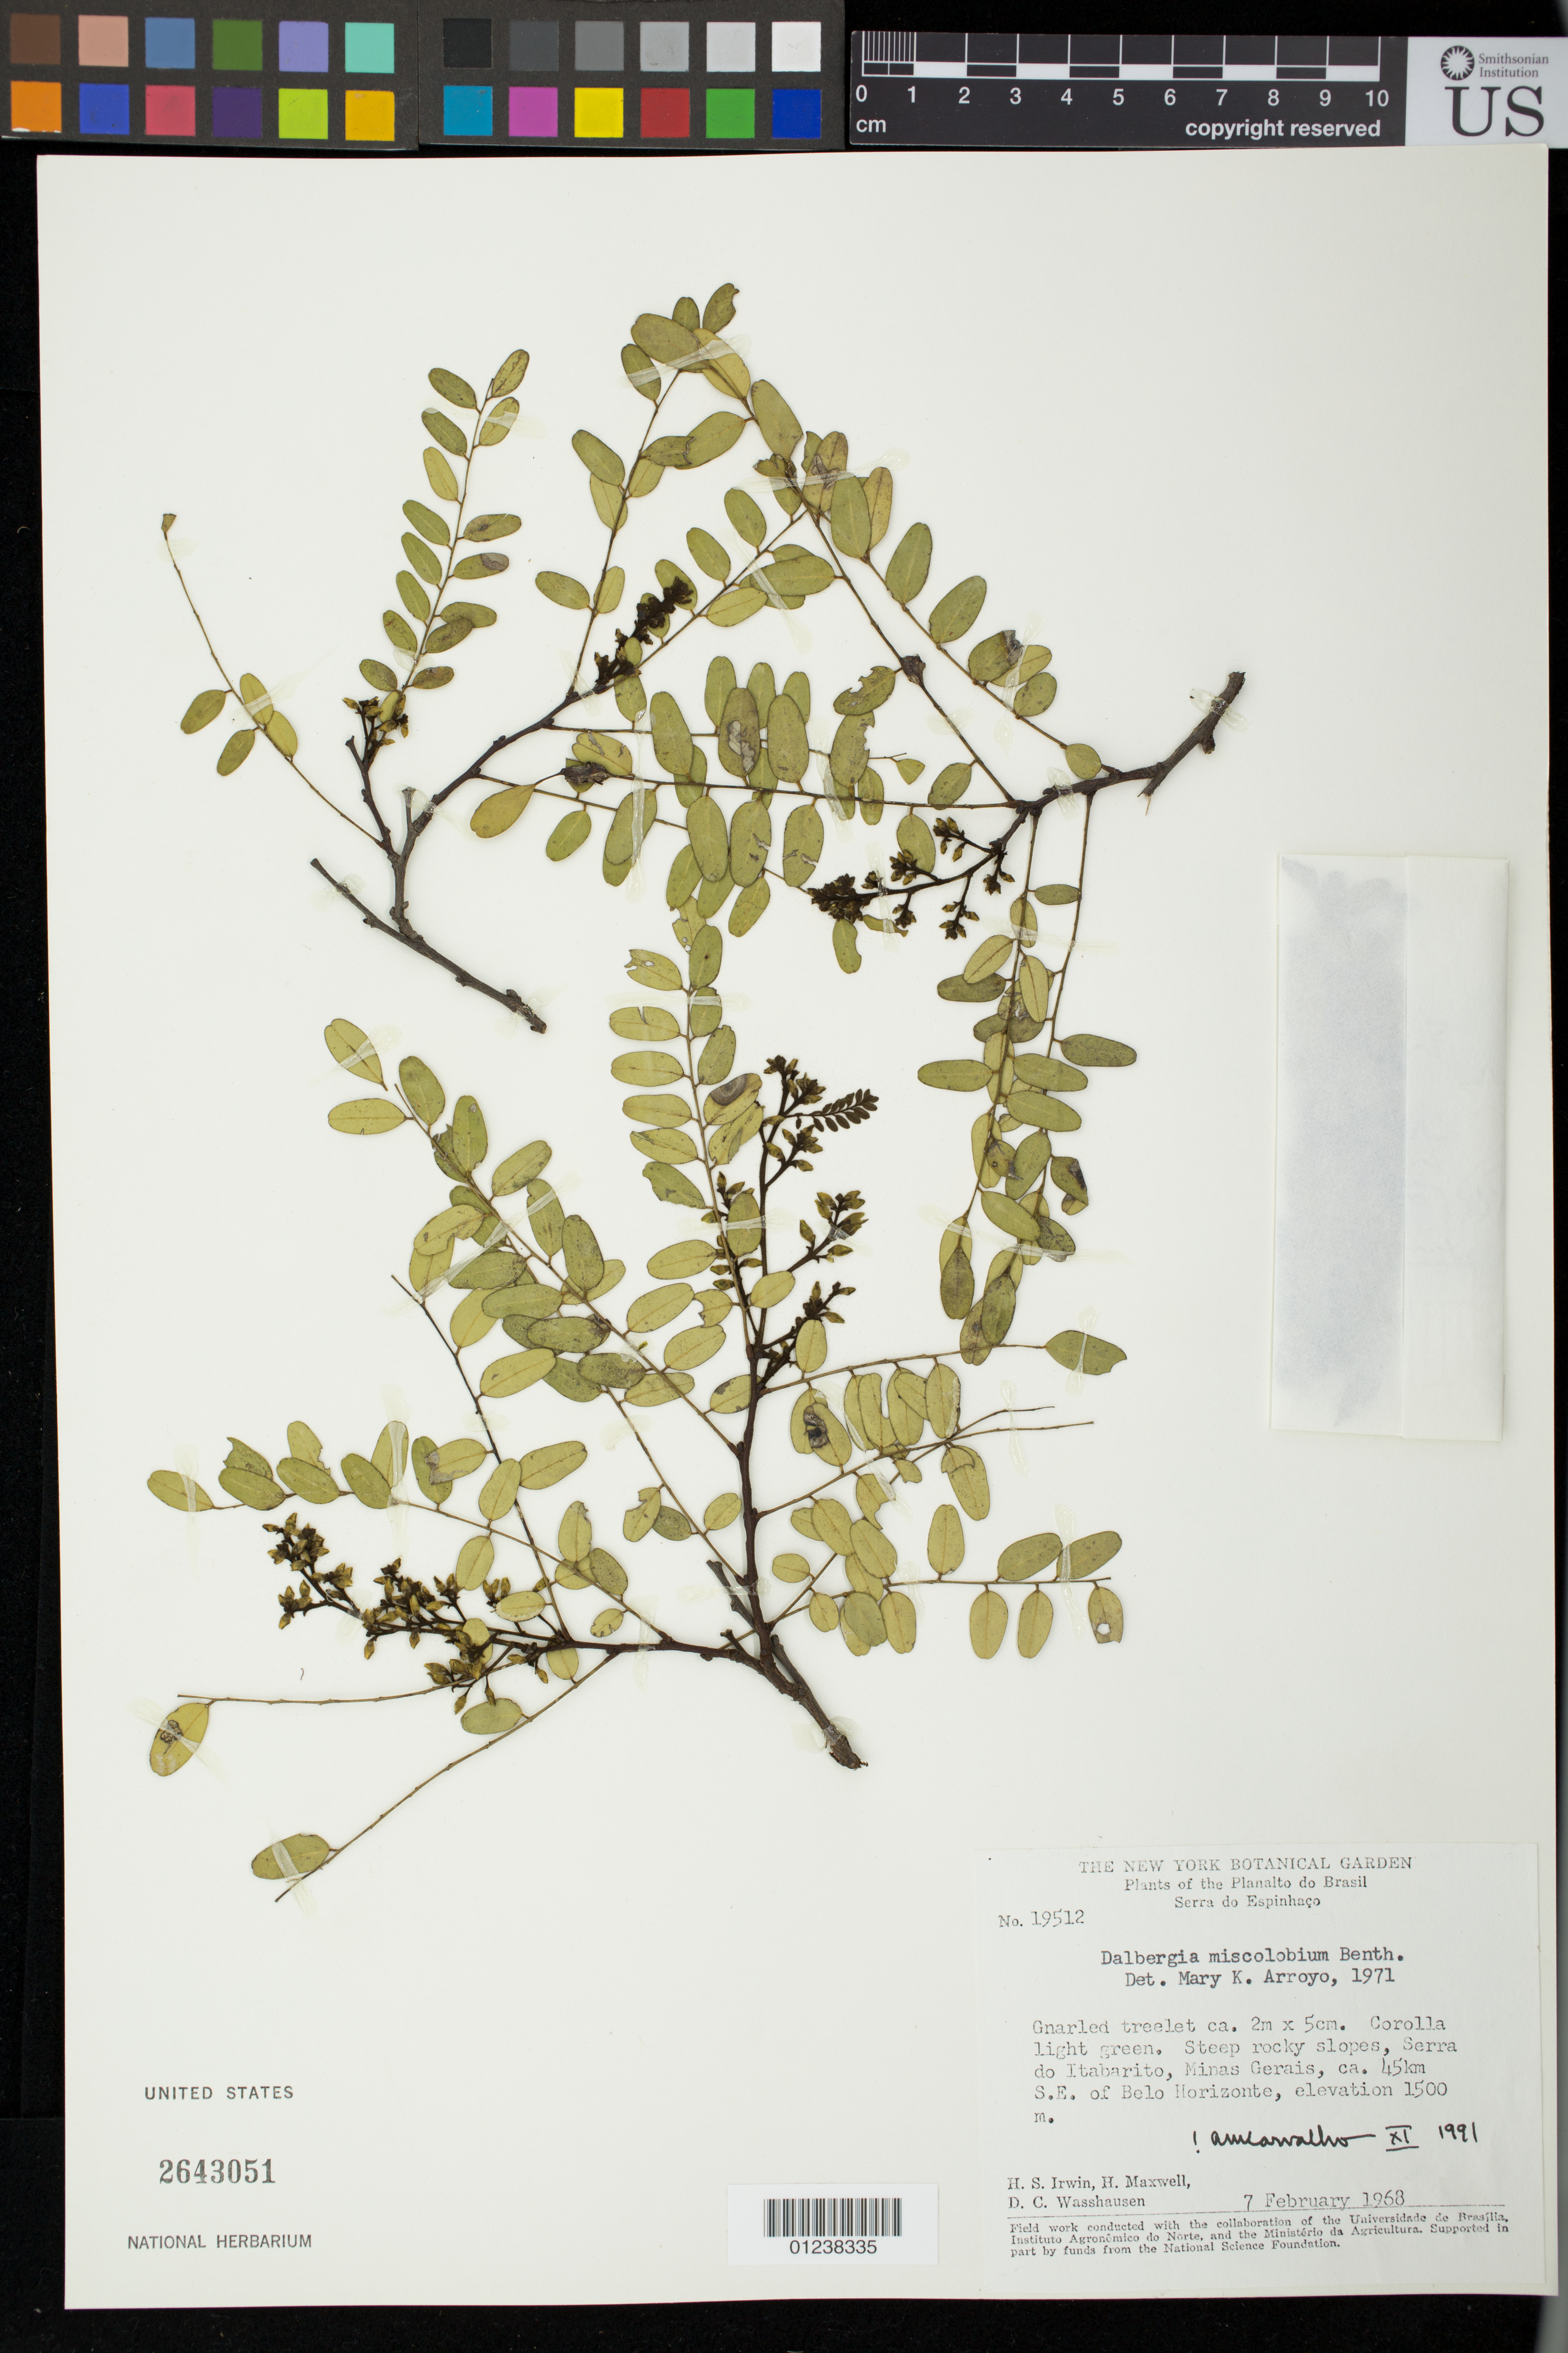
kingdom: Plantae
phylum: Tracheophyta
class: Magnoliopsida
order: Fabales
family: Fabaceae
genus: Dalbergia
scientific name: Dalbergia miscolobium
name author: Benth.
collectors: H. Irwin, H. Maxwell & D. C. Wasshausen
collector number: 19512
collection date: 1968-02-07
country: Brazil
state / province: Minas Gerais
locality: Serra do Itabarito, ca. 45 km S.E. of Belo Horizonte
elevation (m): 1500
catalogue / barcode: US 2643051